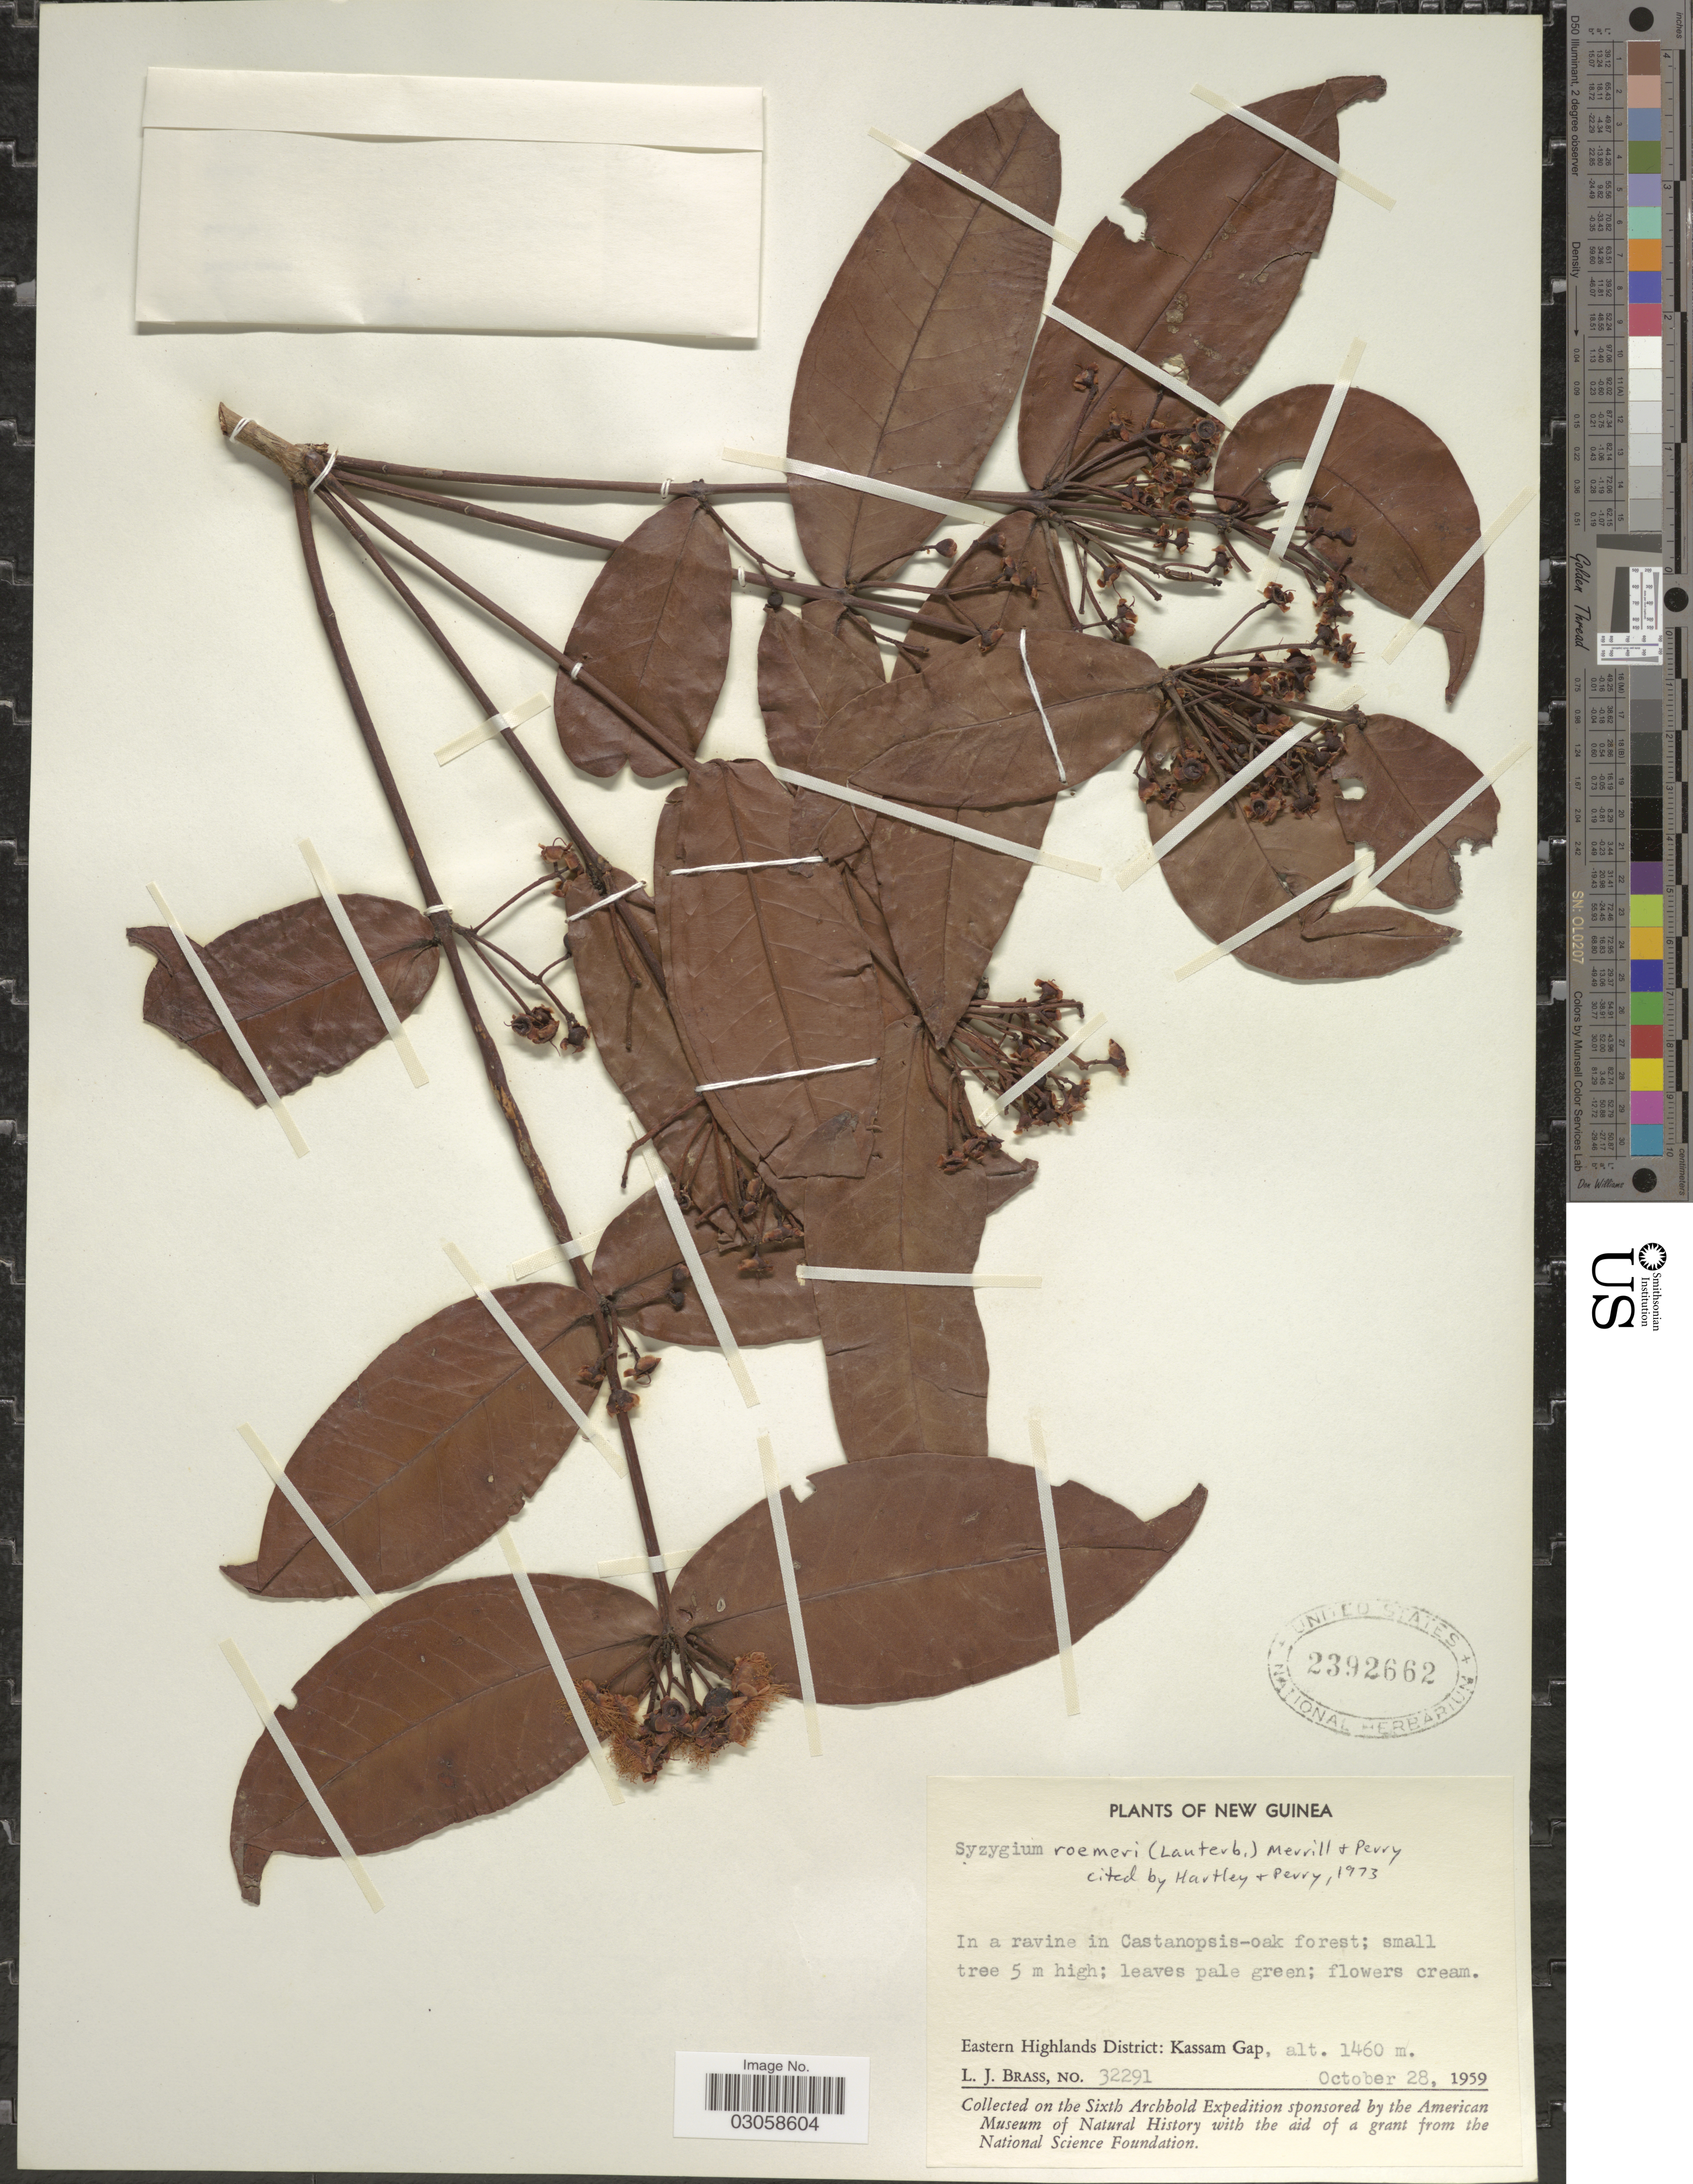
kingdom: Plantae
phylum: Tracheophyta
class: Magnoliopsida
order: Myrtales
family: Myrtaceae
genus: Syzygium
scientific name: Syzygium roemeri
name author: Merr. & L.M. Perry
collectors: L. J. Brass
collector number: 32291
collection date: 1959-10-28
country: Papua New Guinea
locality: New Guinea. Eastern Highlands District: Kassam Gap.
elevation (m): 1460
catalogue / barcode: US 2392662